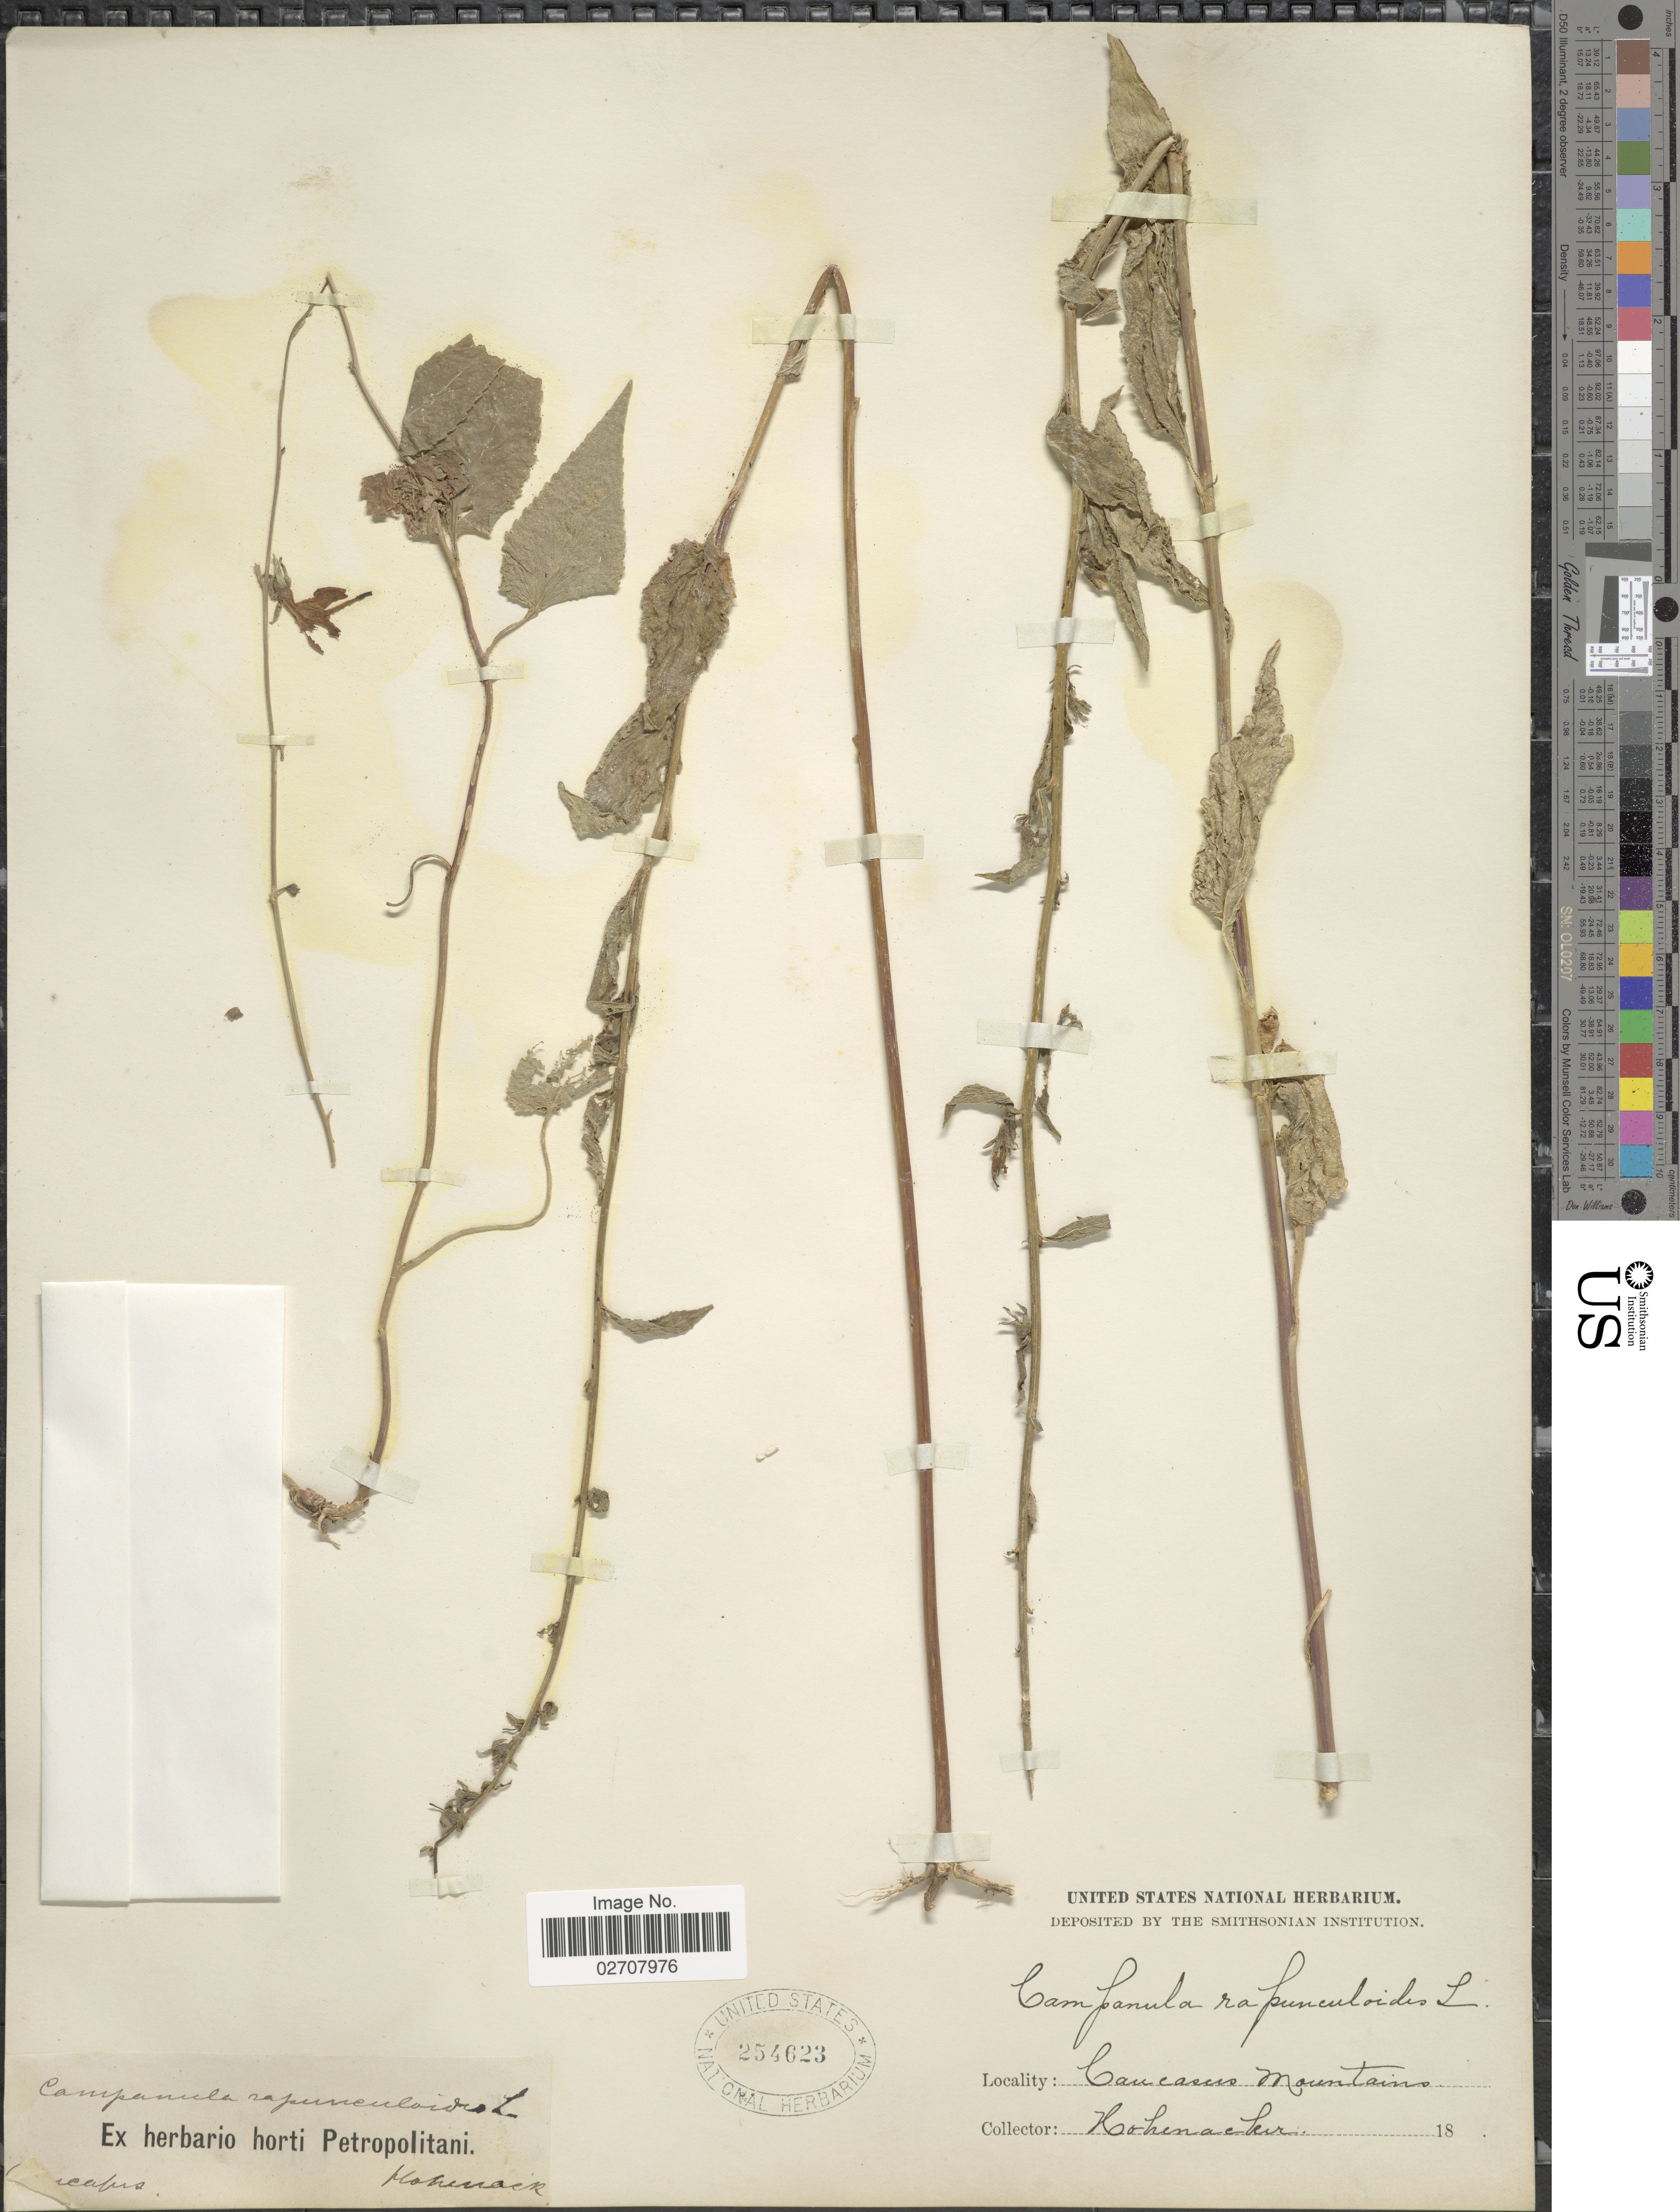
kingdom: Plantae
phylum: Tracheophyta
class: Magnoliopsida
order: Asterales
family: Campanulaceae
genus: Campanula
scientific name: Campanula rapunculoides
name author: L.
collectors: Hohenacker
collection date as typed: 18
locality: Caucasus Mountains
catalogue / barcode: US 254623